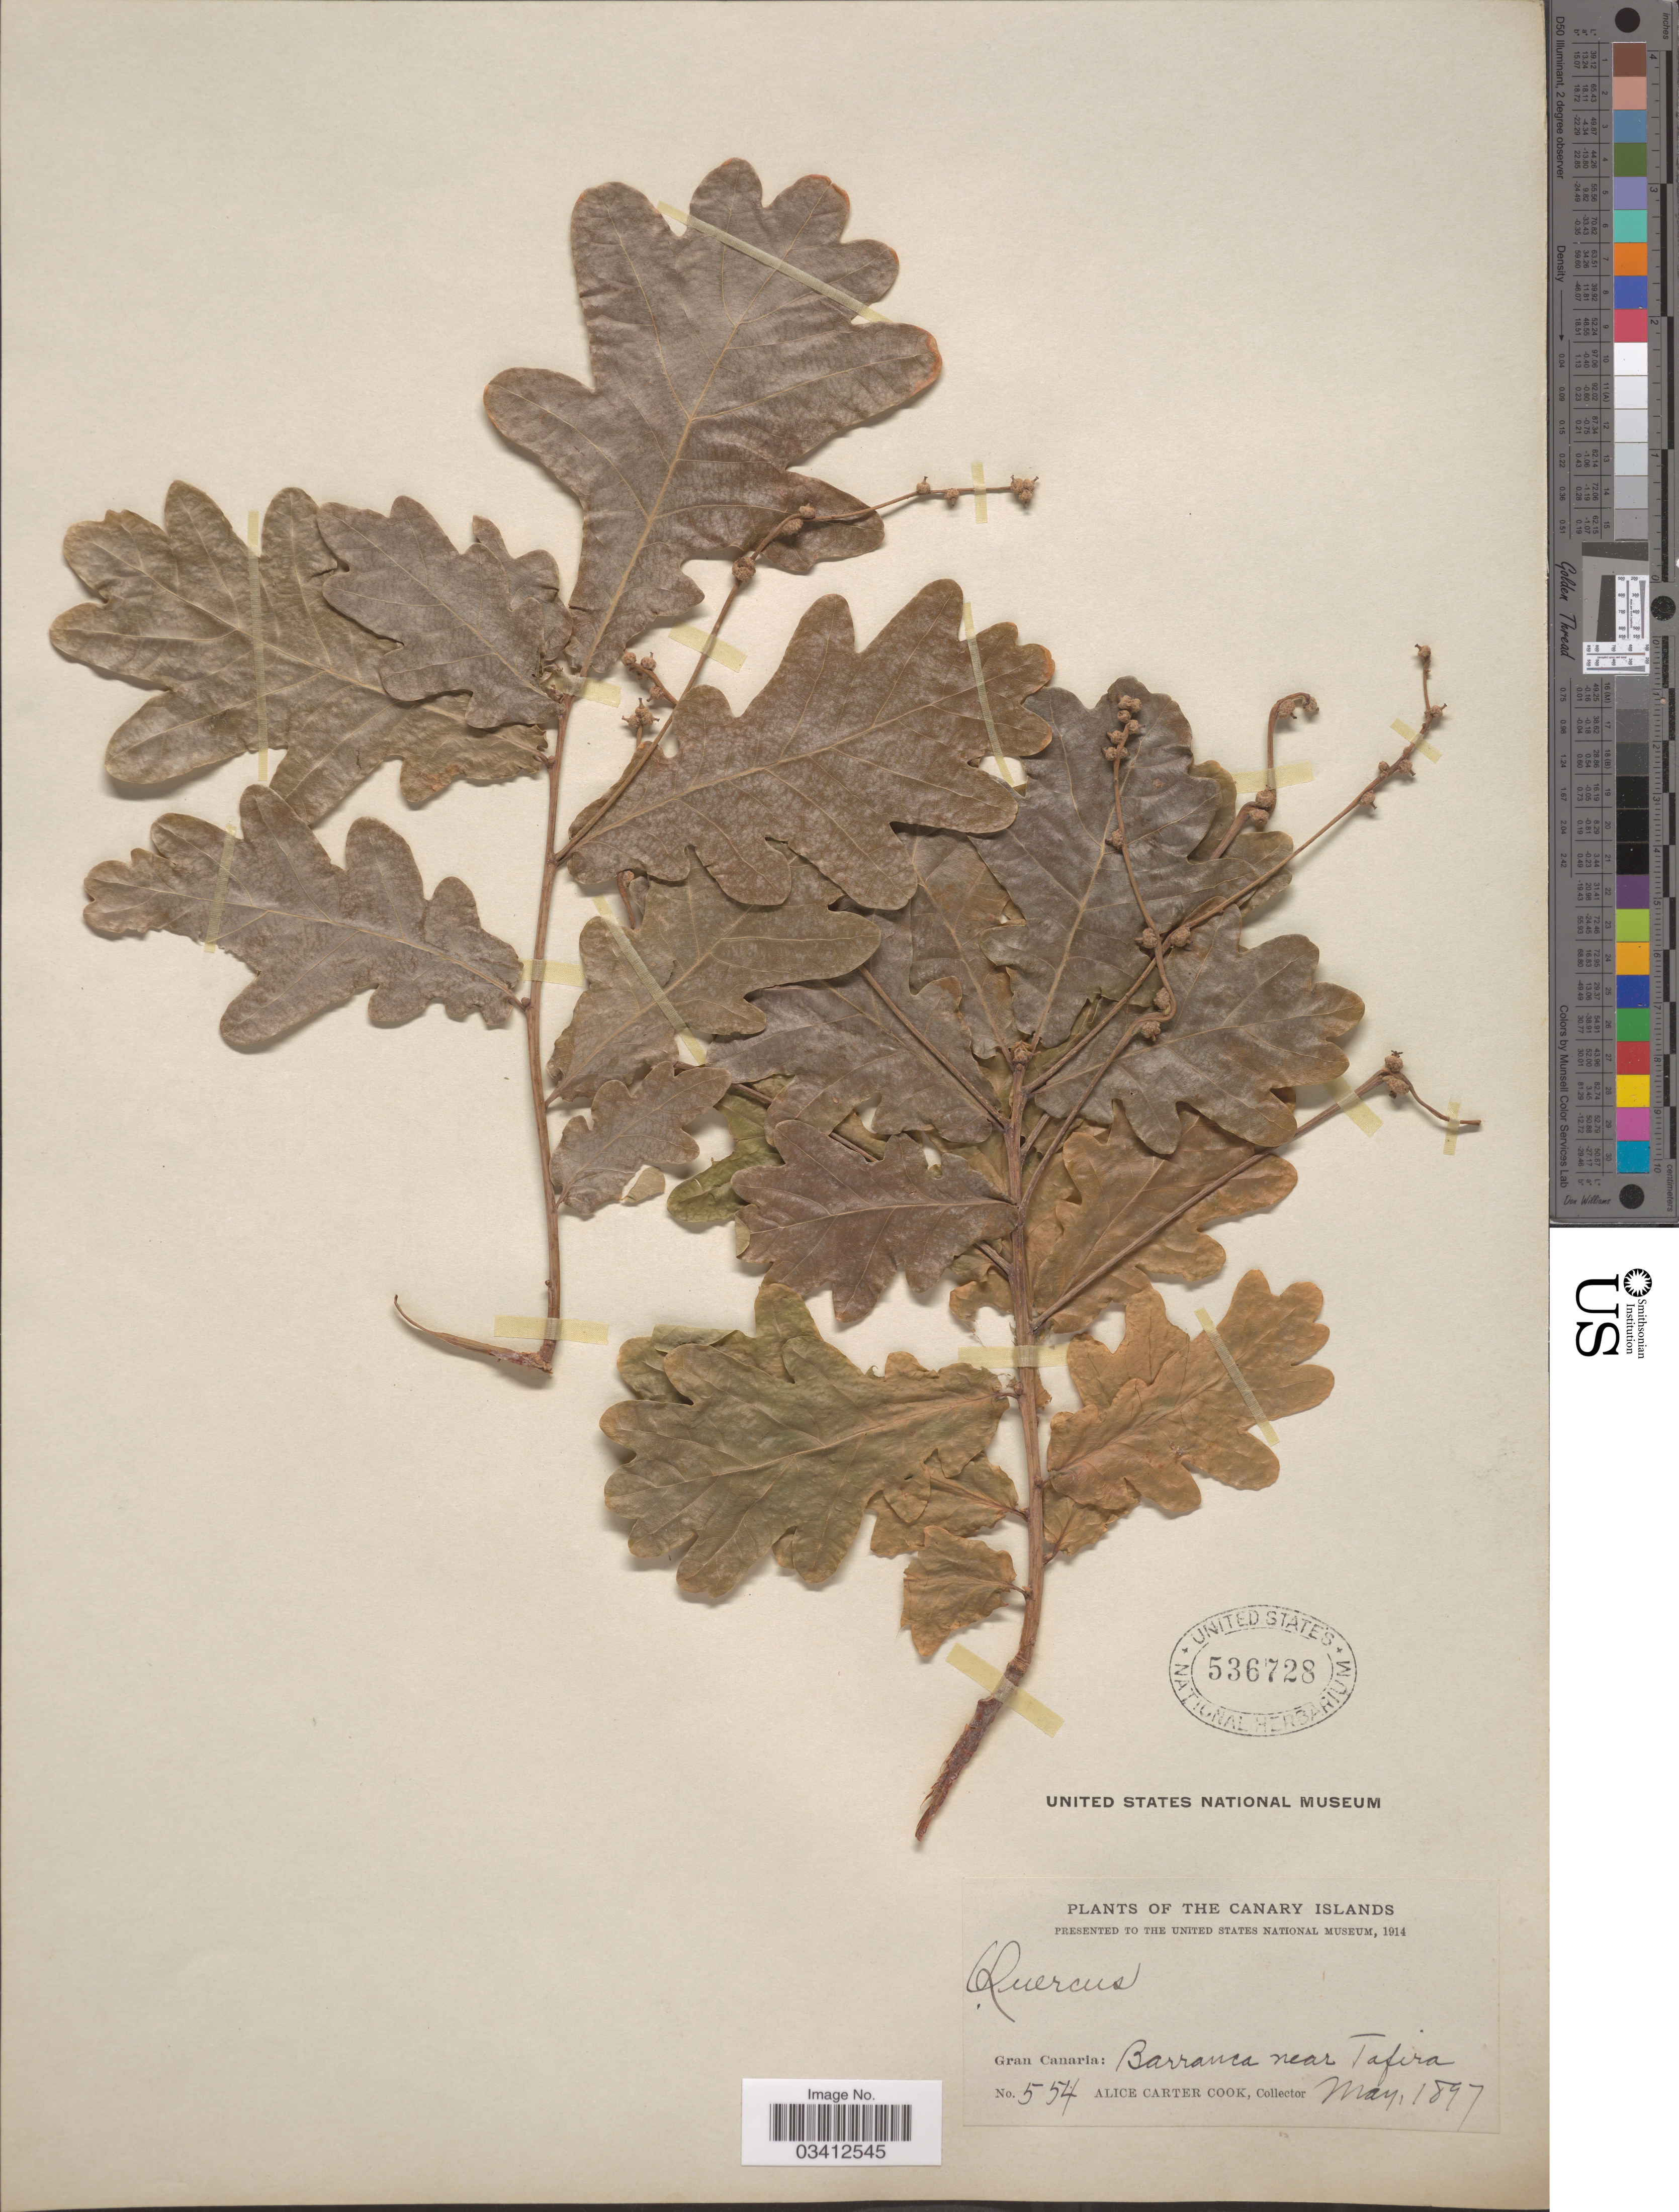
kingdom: Plantae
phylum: Tracheophyta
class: Magnoliopsida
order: Fagales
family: Fagaceae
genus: Quercus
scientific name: Quercus sp.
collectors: Alice C. Cook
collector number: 554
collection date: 1897-05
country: Spain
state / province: Canarias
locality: The Canary Islands. Gran Canaria: Barranca near Tafira.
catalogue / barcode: US 536728